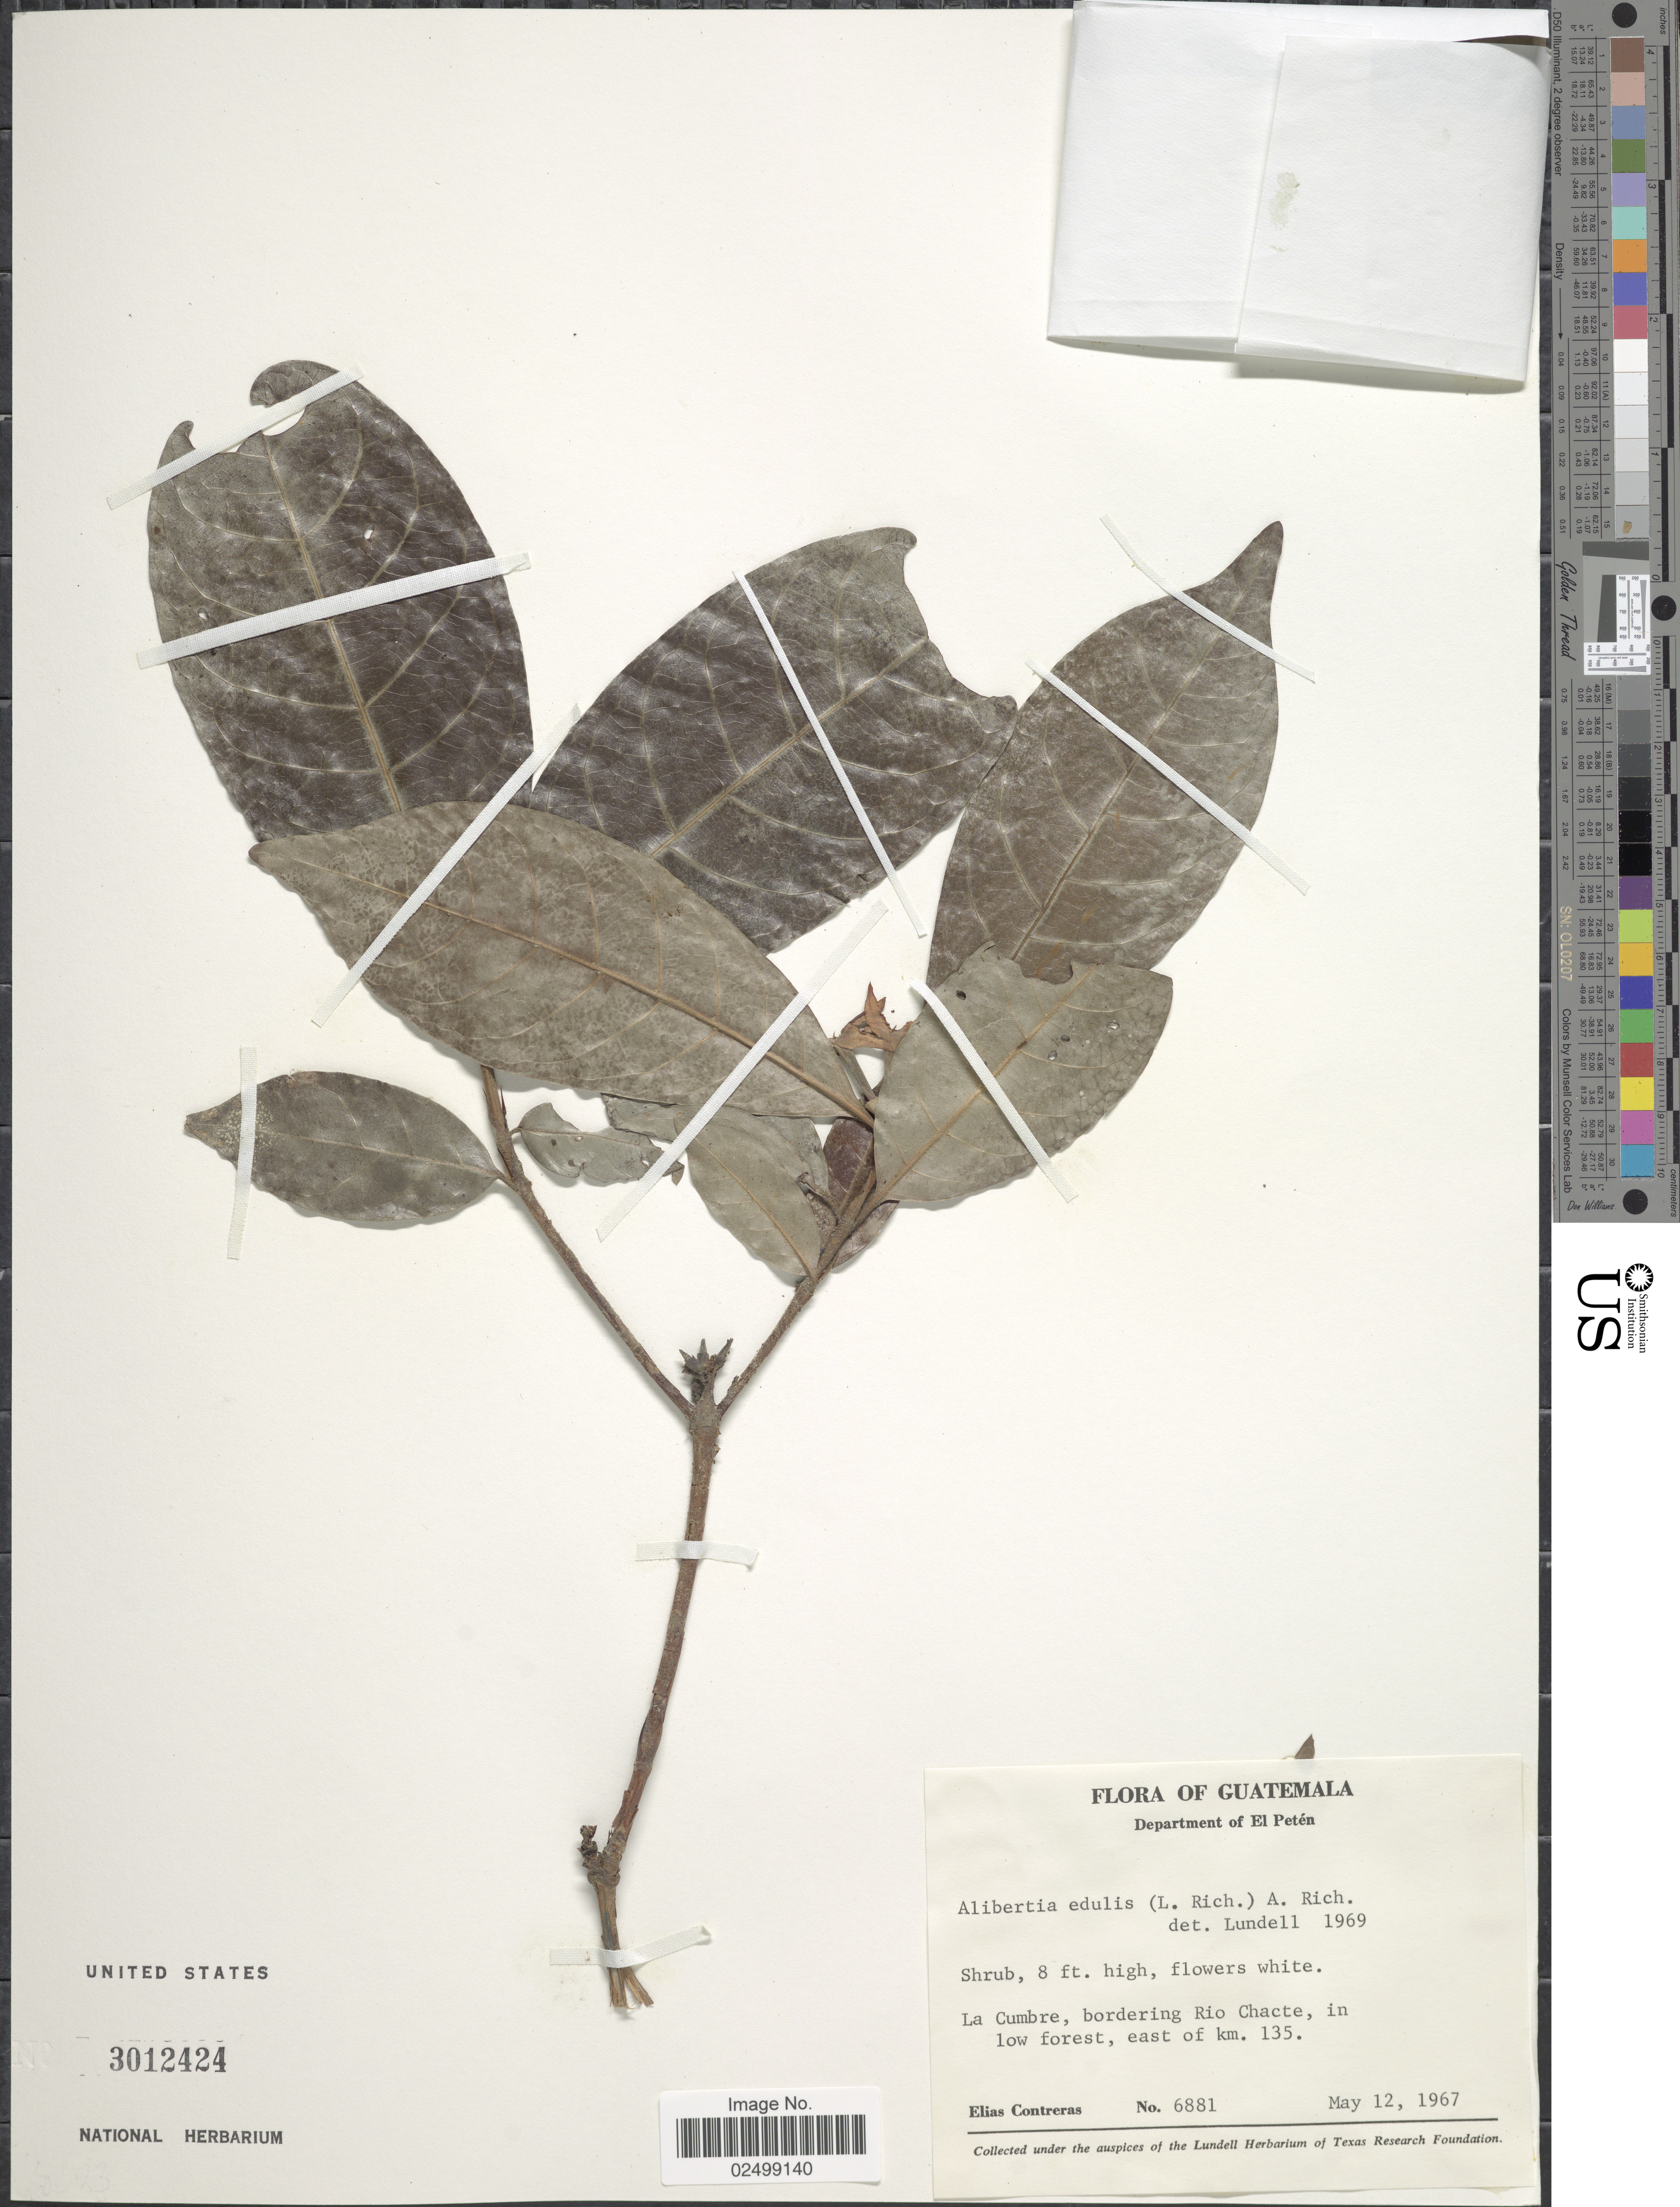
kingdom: Plantae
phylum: Tracheophyta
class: Magnoliopsida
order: Gentianales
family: Rubiaceae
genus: Alibertia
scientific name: Alibertia edulis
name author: (Rich.) A. Rich. ex DC.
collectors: E. Contreras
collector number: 6881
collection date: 1967-05-12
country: Guatemala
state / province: El Petén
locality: Department of El Peten. La Cumbre, bordering Rio Chacte, in low forest, east of km. 135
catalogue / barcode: US 3012424